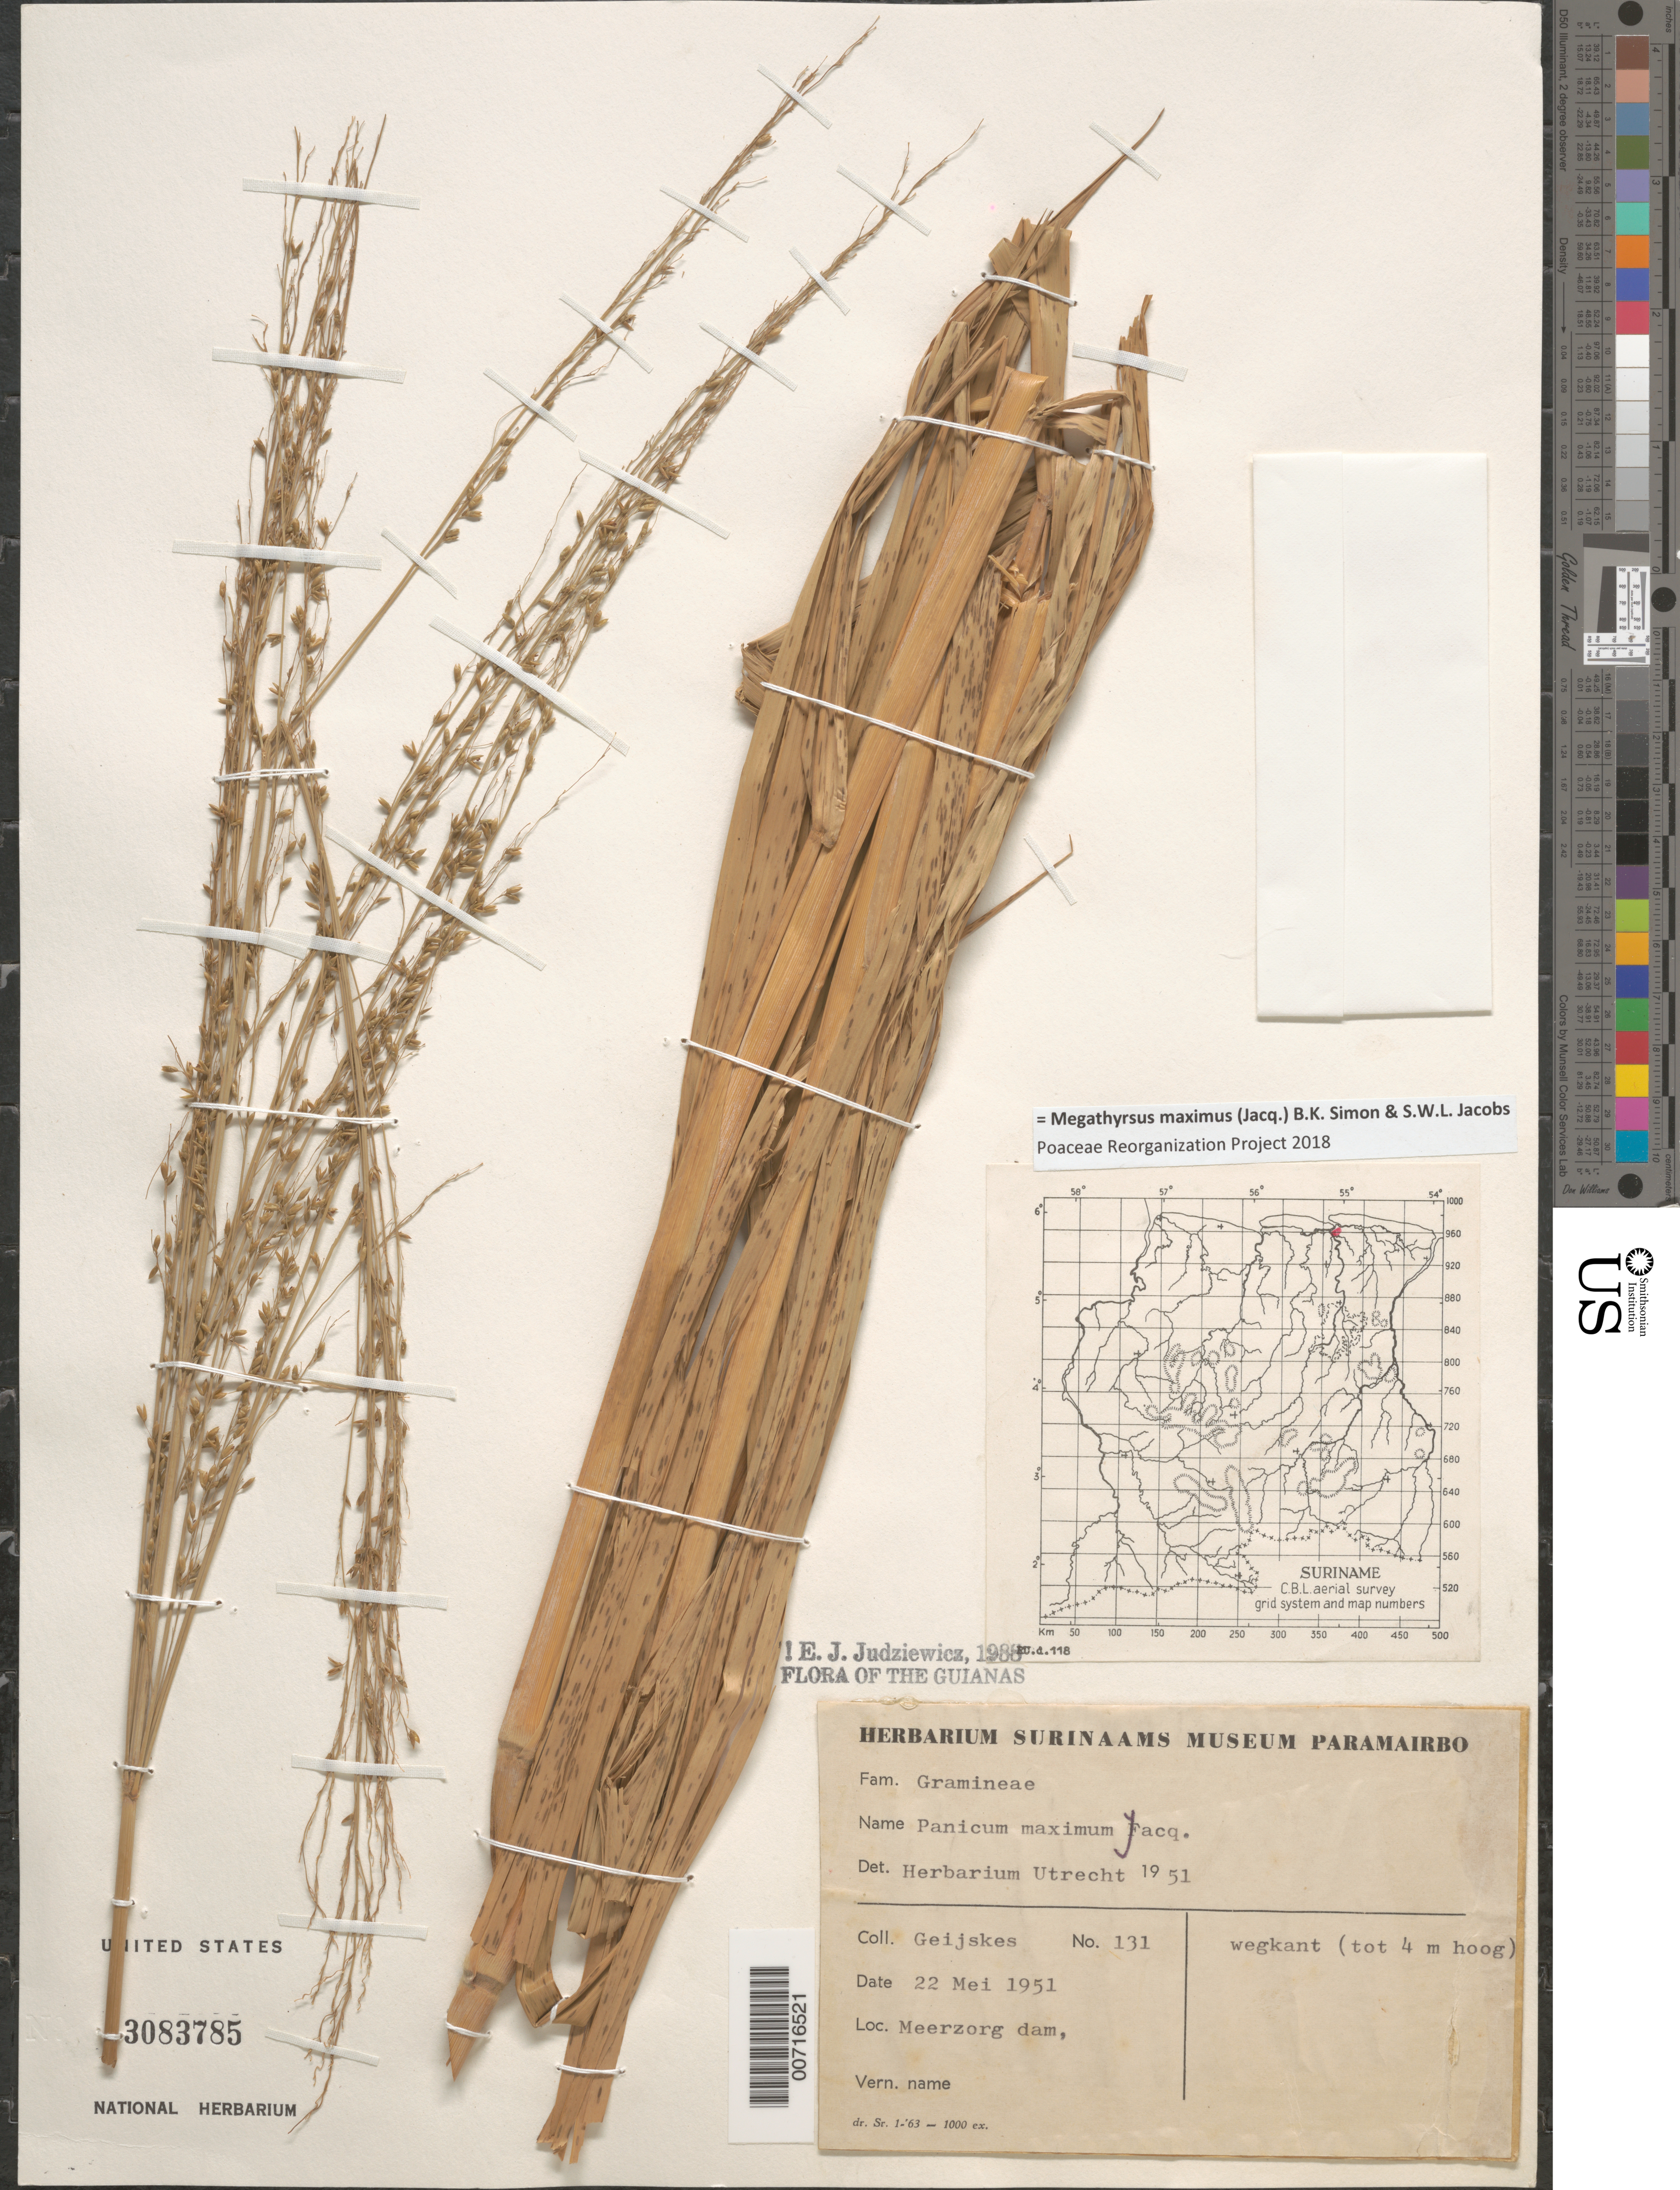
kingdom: Plantae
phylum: Tracheophyta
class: Liliopsida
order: Poales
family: Poaceae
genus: Megathyrsus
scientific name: Megathyrsus maximus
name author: (Jacq.) B.K. Simon & S.W.L. Jacobs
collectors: Geijskes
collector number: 131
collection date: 1951-05-22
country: Suriname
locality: Meerzorg dam, wegkant (tot 4 m hoog).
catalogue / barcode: US 3083785